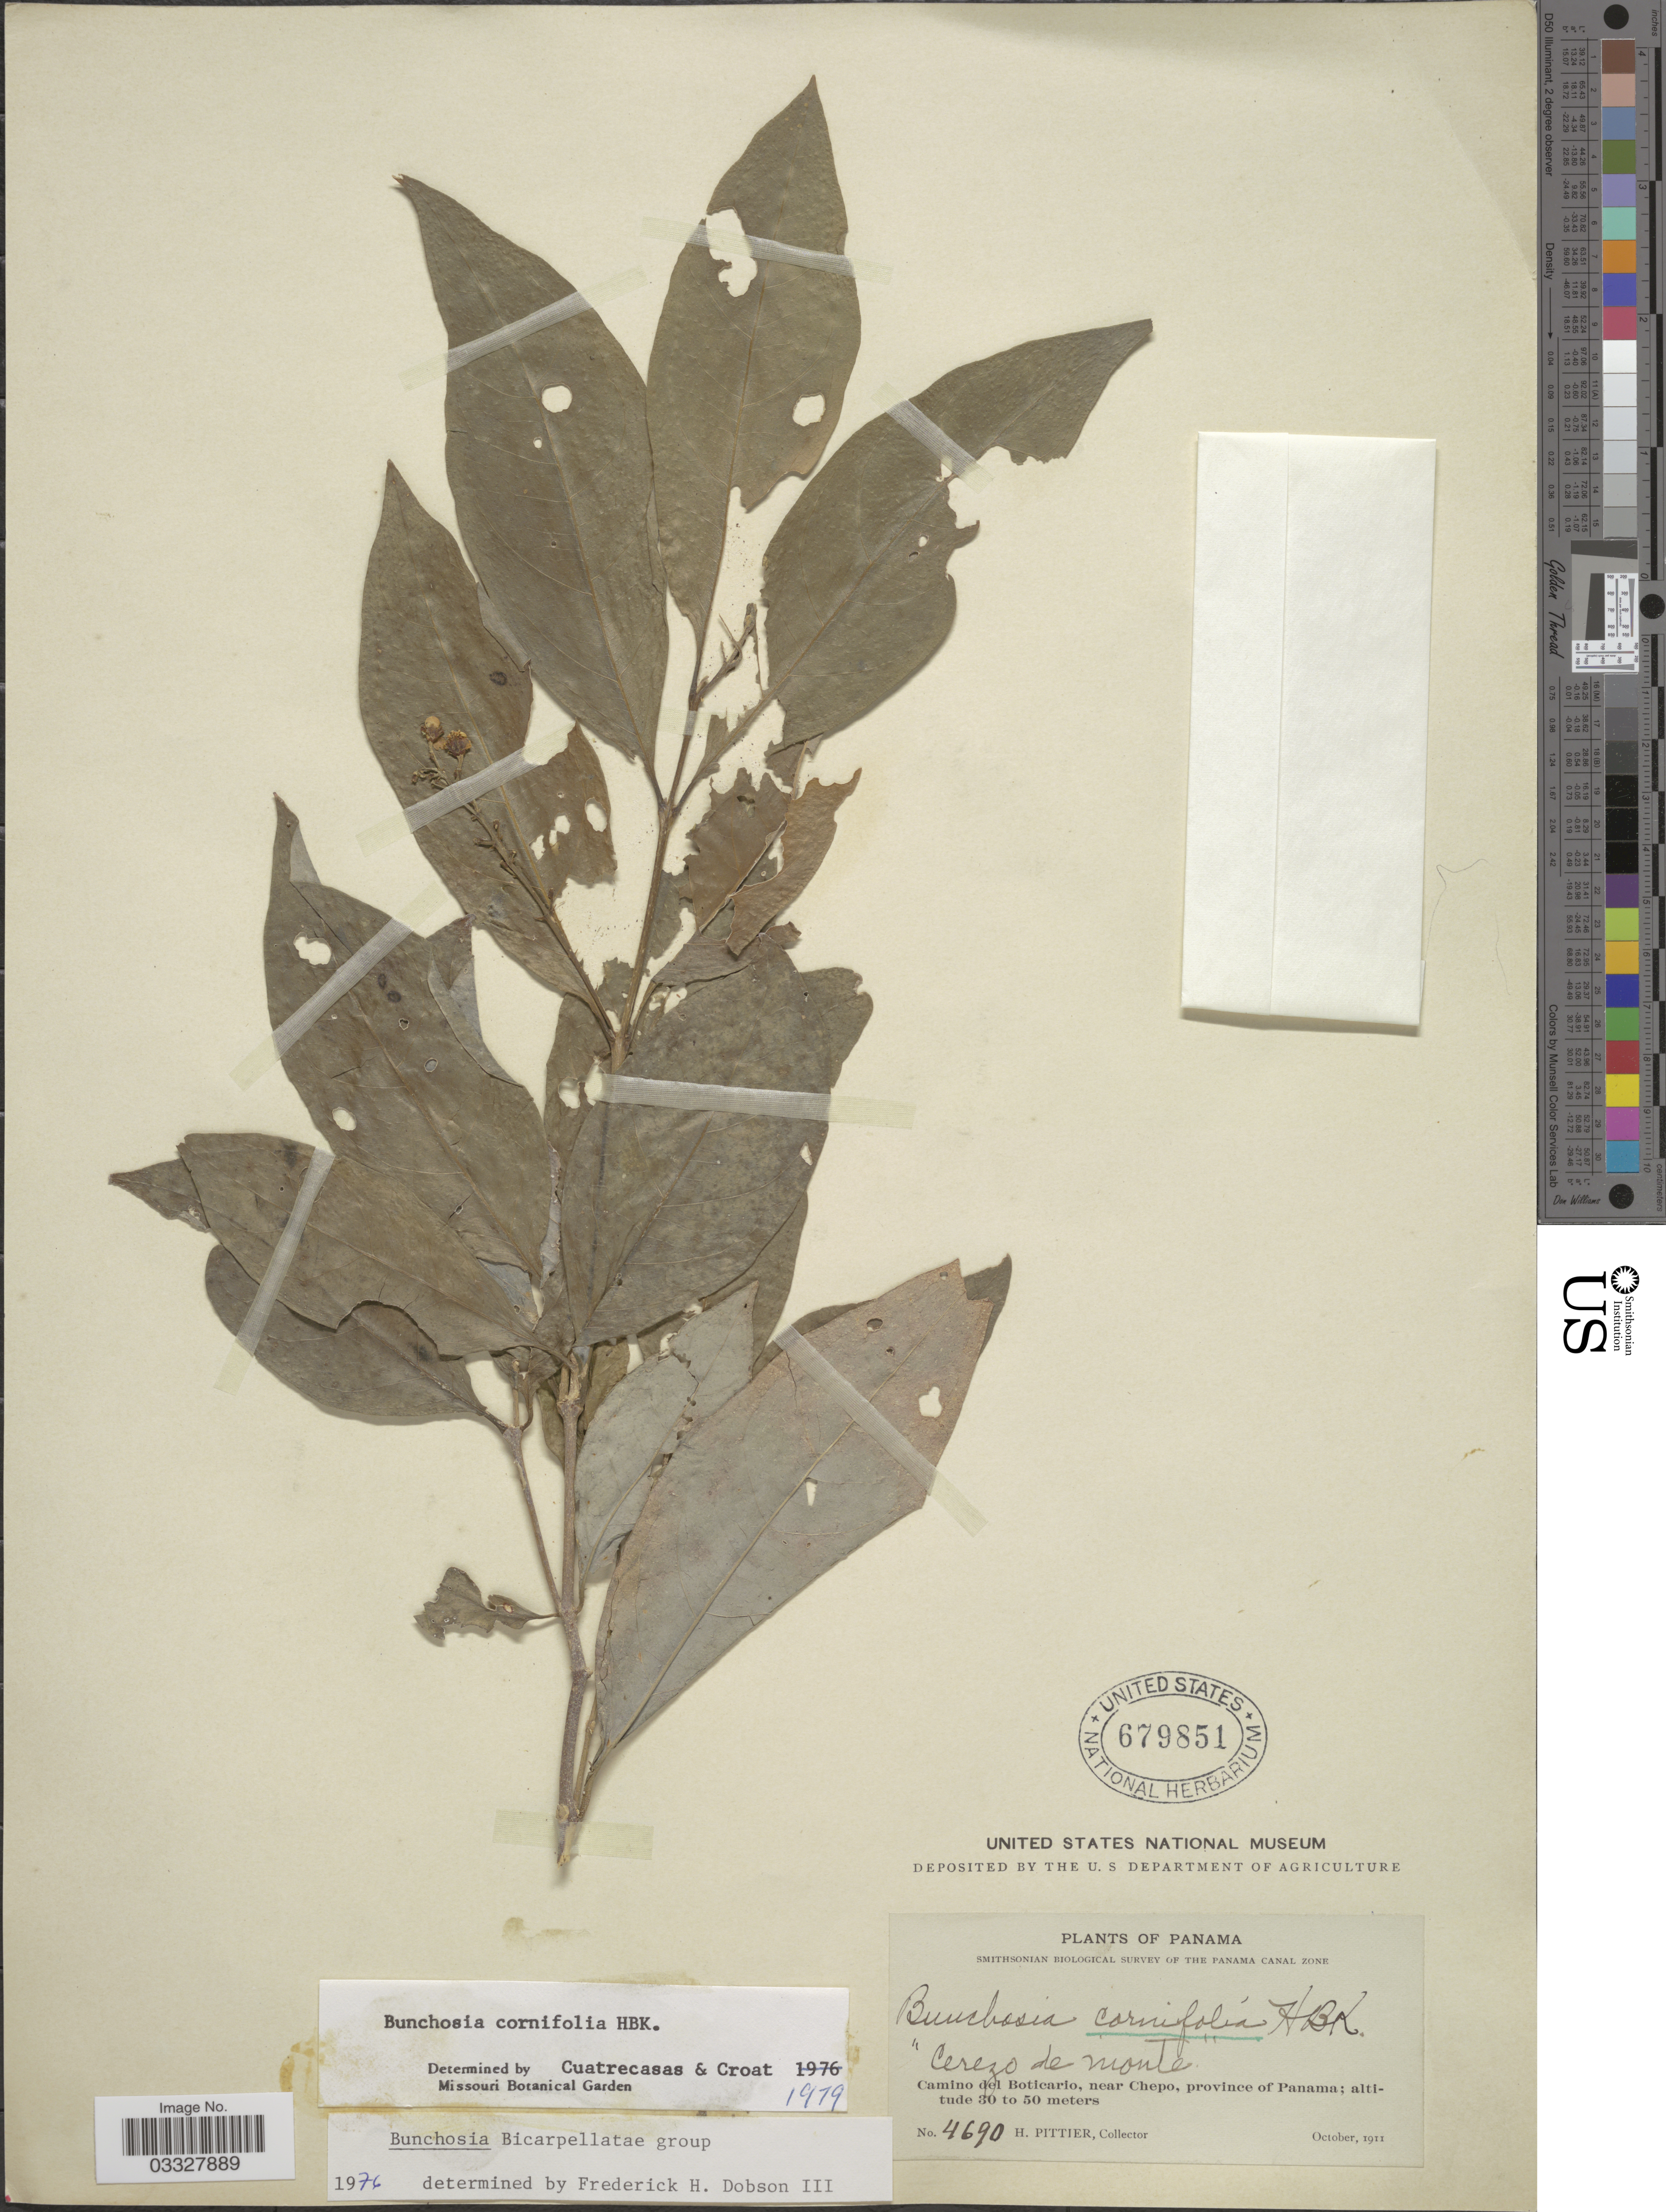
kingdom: Plantae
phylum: Tracheophyta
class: Magnoliopsida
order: Malpighiales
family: Malpighiaceae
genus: Bunchosia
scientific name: Bunchosia cornifolia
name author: Kunth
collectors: H. F. Pittier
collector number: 4690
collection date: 1911-10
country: Panama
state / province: Panamá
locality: Camino del Boticario, near Chepo.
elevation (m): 30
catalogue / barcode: US 679851